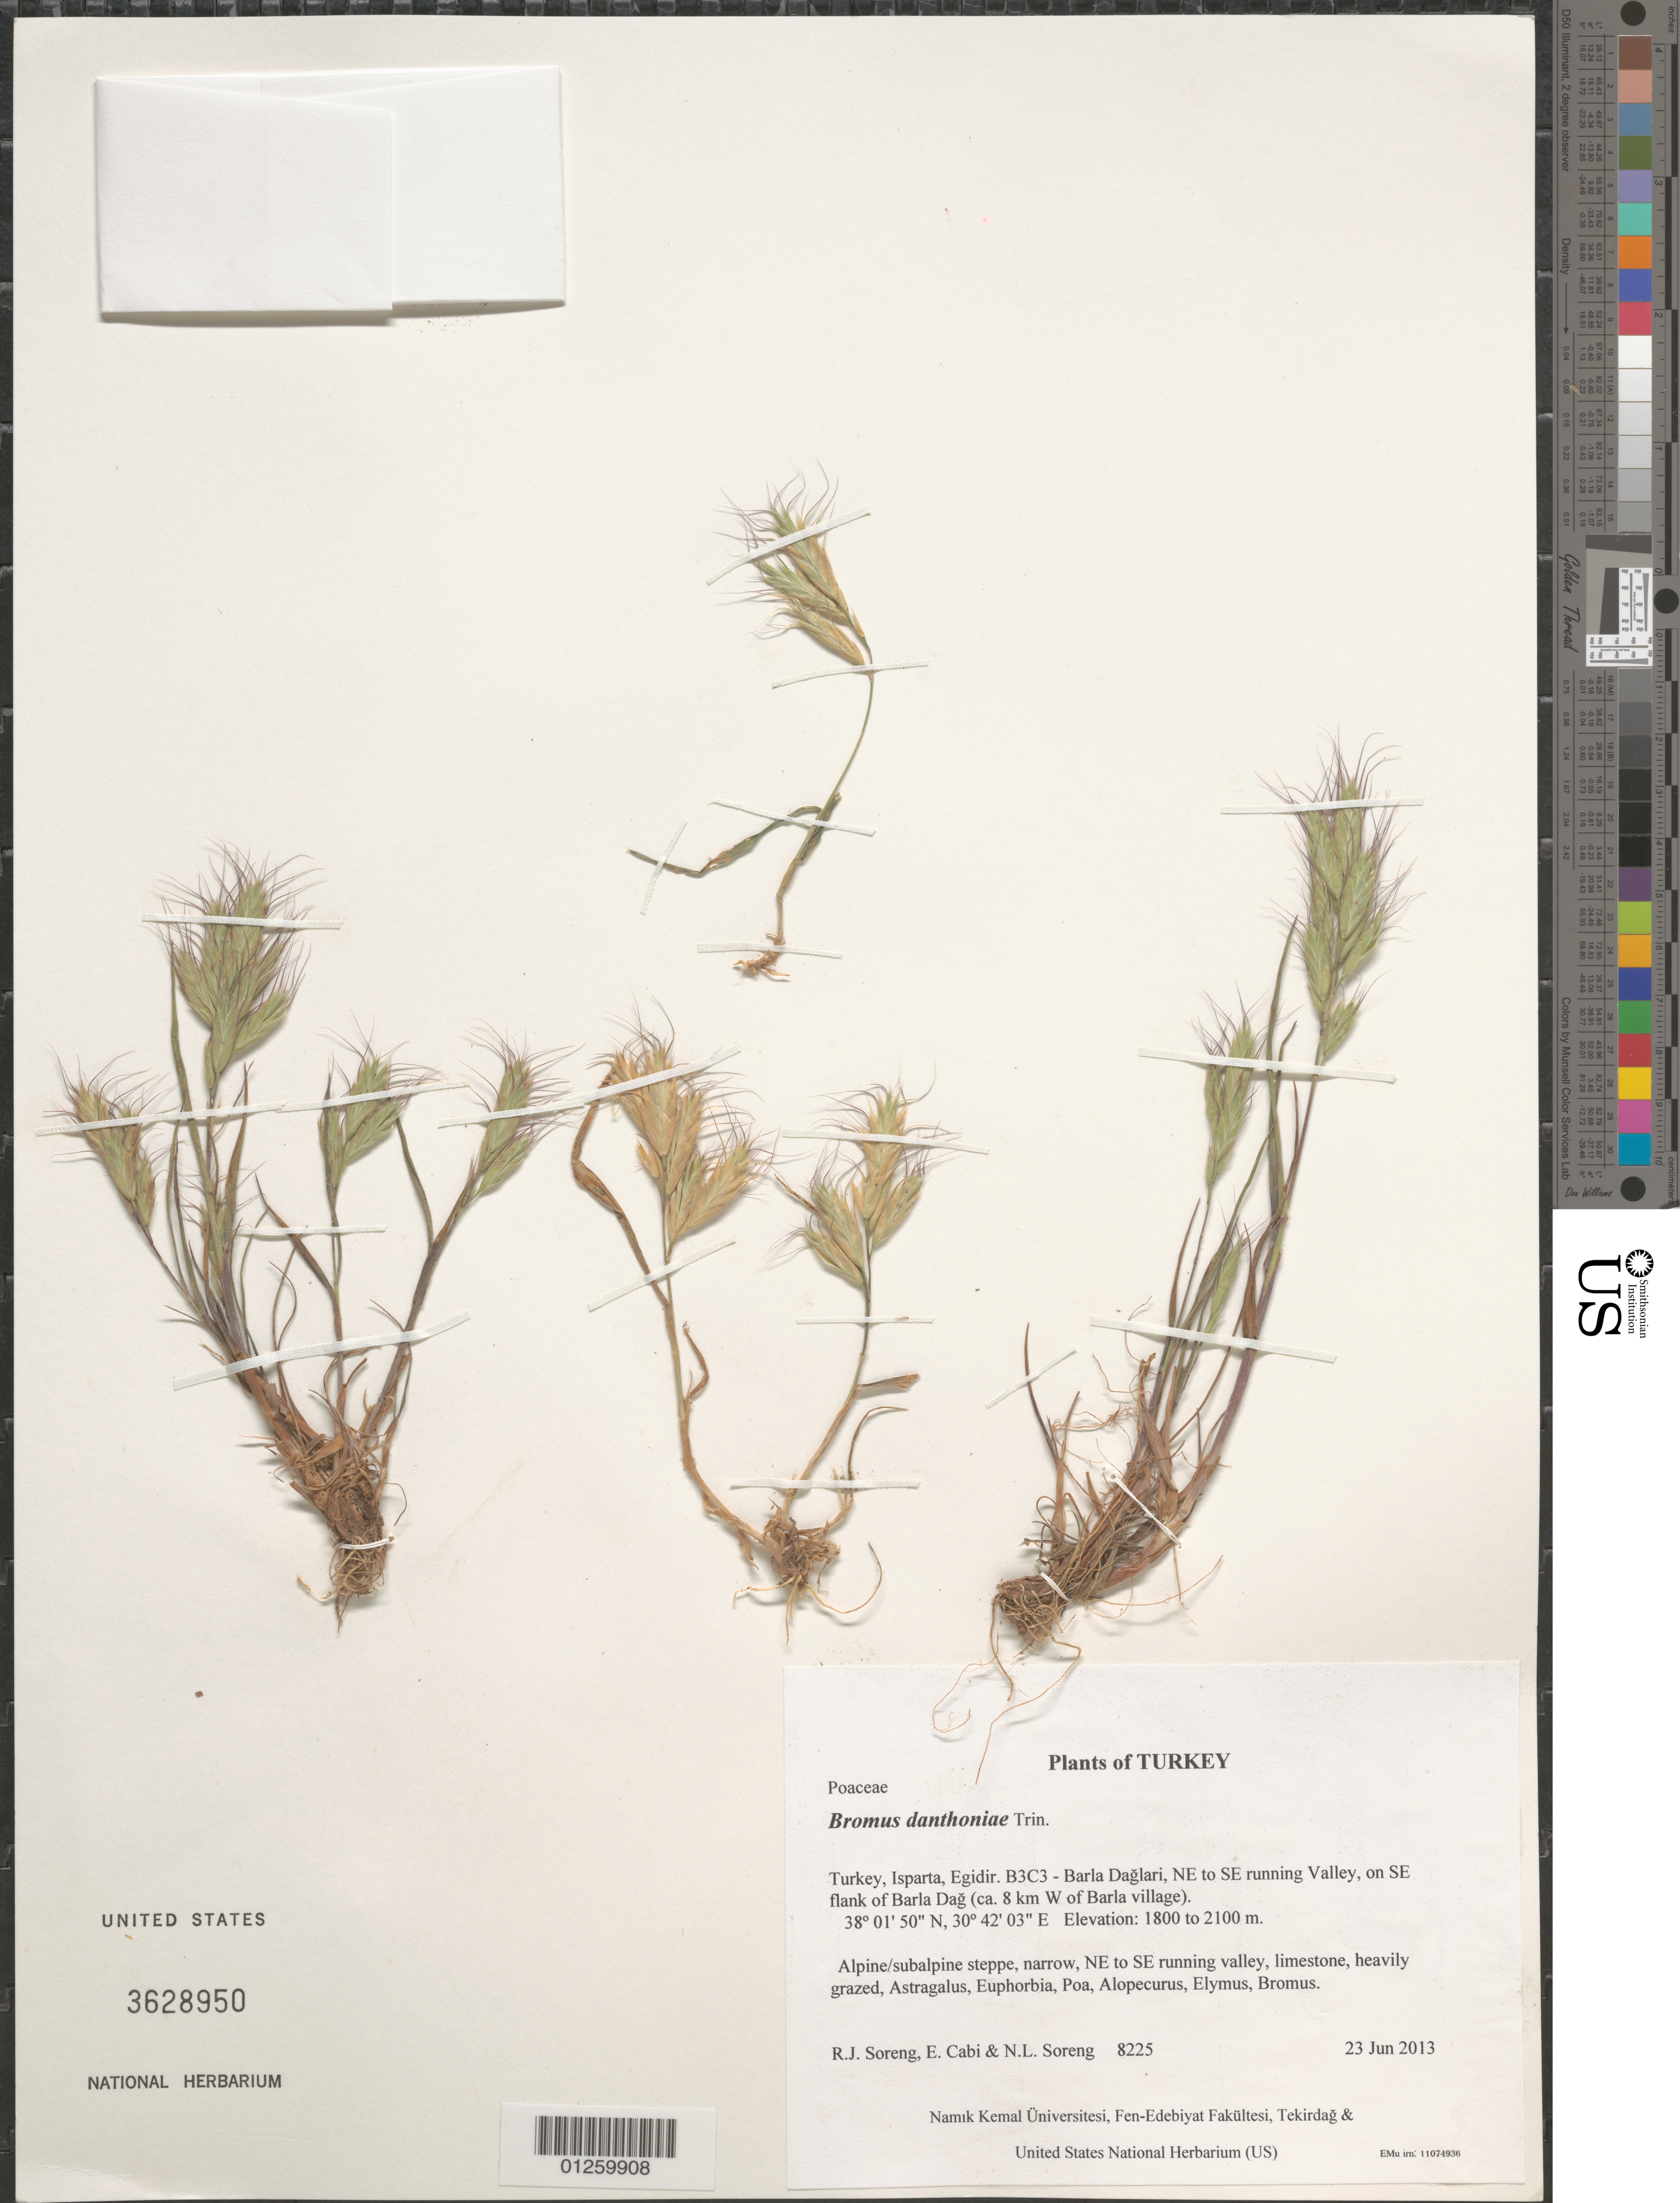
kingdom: Plantae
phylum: Tracheophyta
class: Liliopsida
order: Poales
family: Poaceae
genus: Bromus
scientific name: Bromus danthoniae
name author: Trin. ex C.A. Mey.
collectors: R. J. Soreng, E. Cabi & N. L. Soreng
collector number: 8225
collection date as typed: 2013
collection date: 2013-06-23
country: Turkey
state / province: Isparta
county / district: Egidir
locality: B3C3 - Barla Daglari, NE to SE running Valley, on SE flank of Barla Dag (ca. 8 km W of Barla village)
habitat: Alpine/subalpine steppe, narrow, NE to SE running valley, limestone, heavily grazed.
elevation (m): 1800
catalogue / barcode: US 3628950